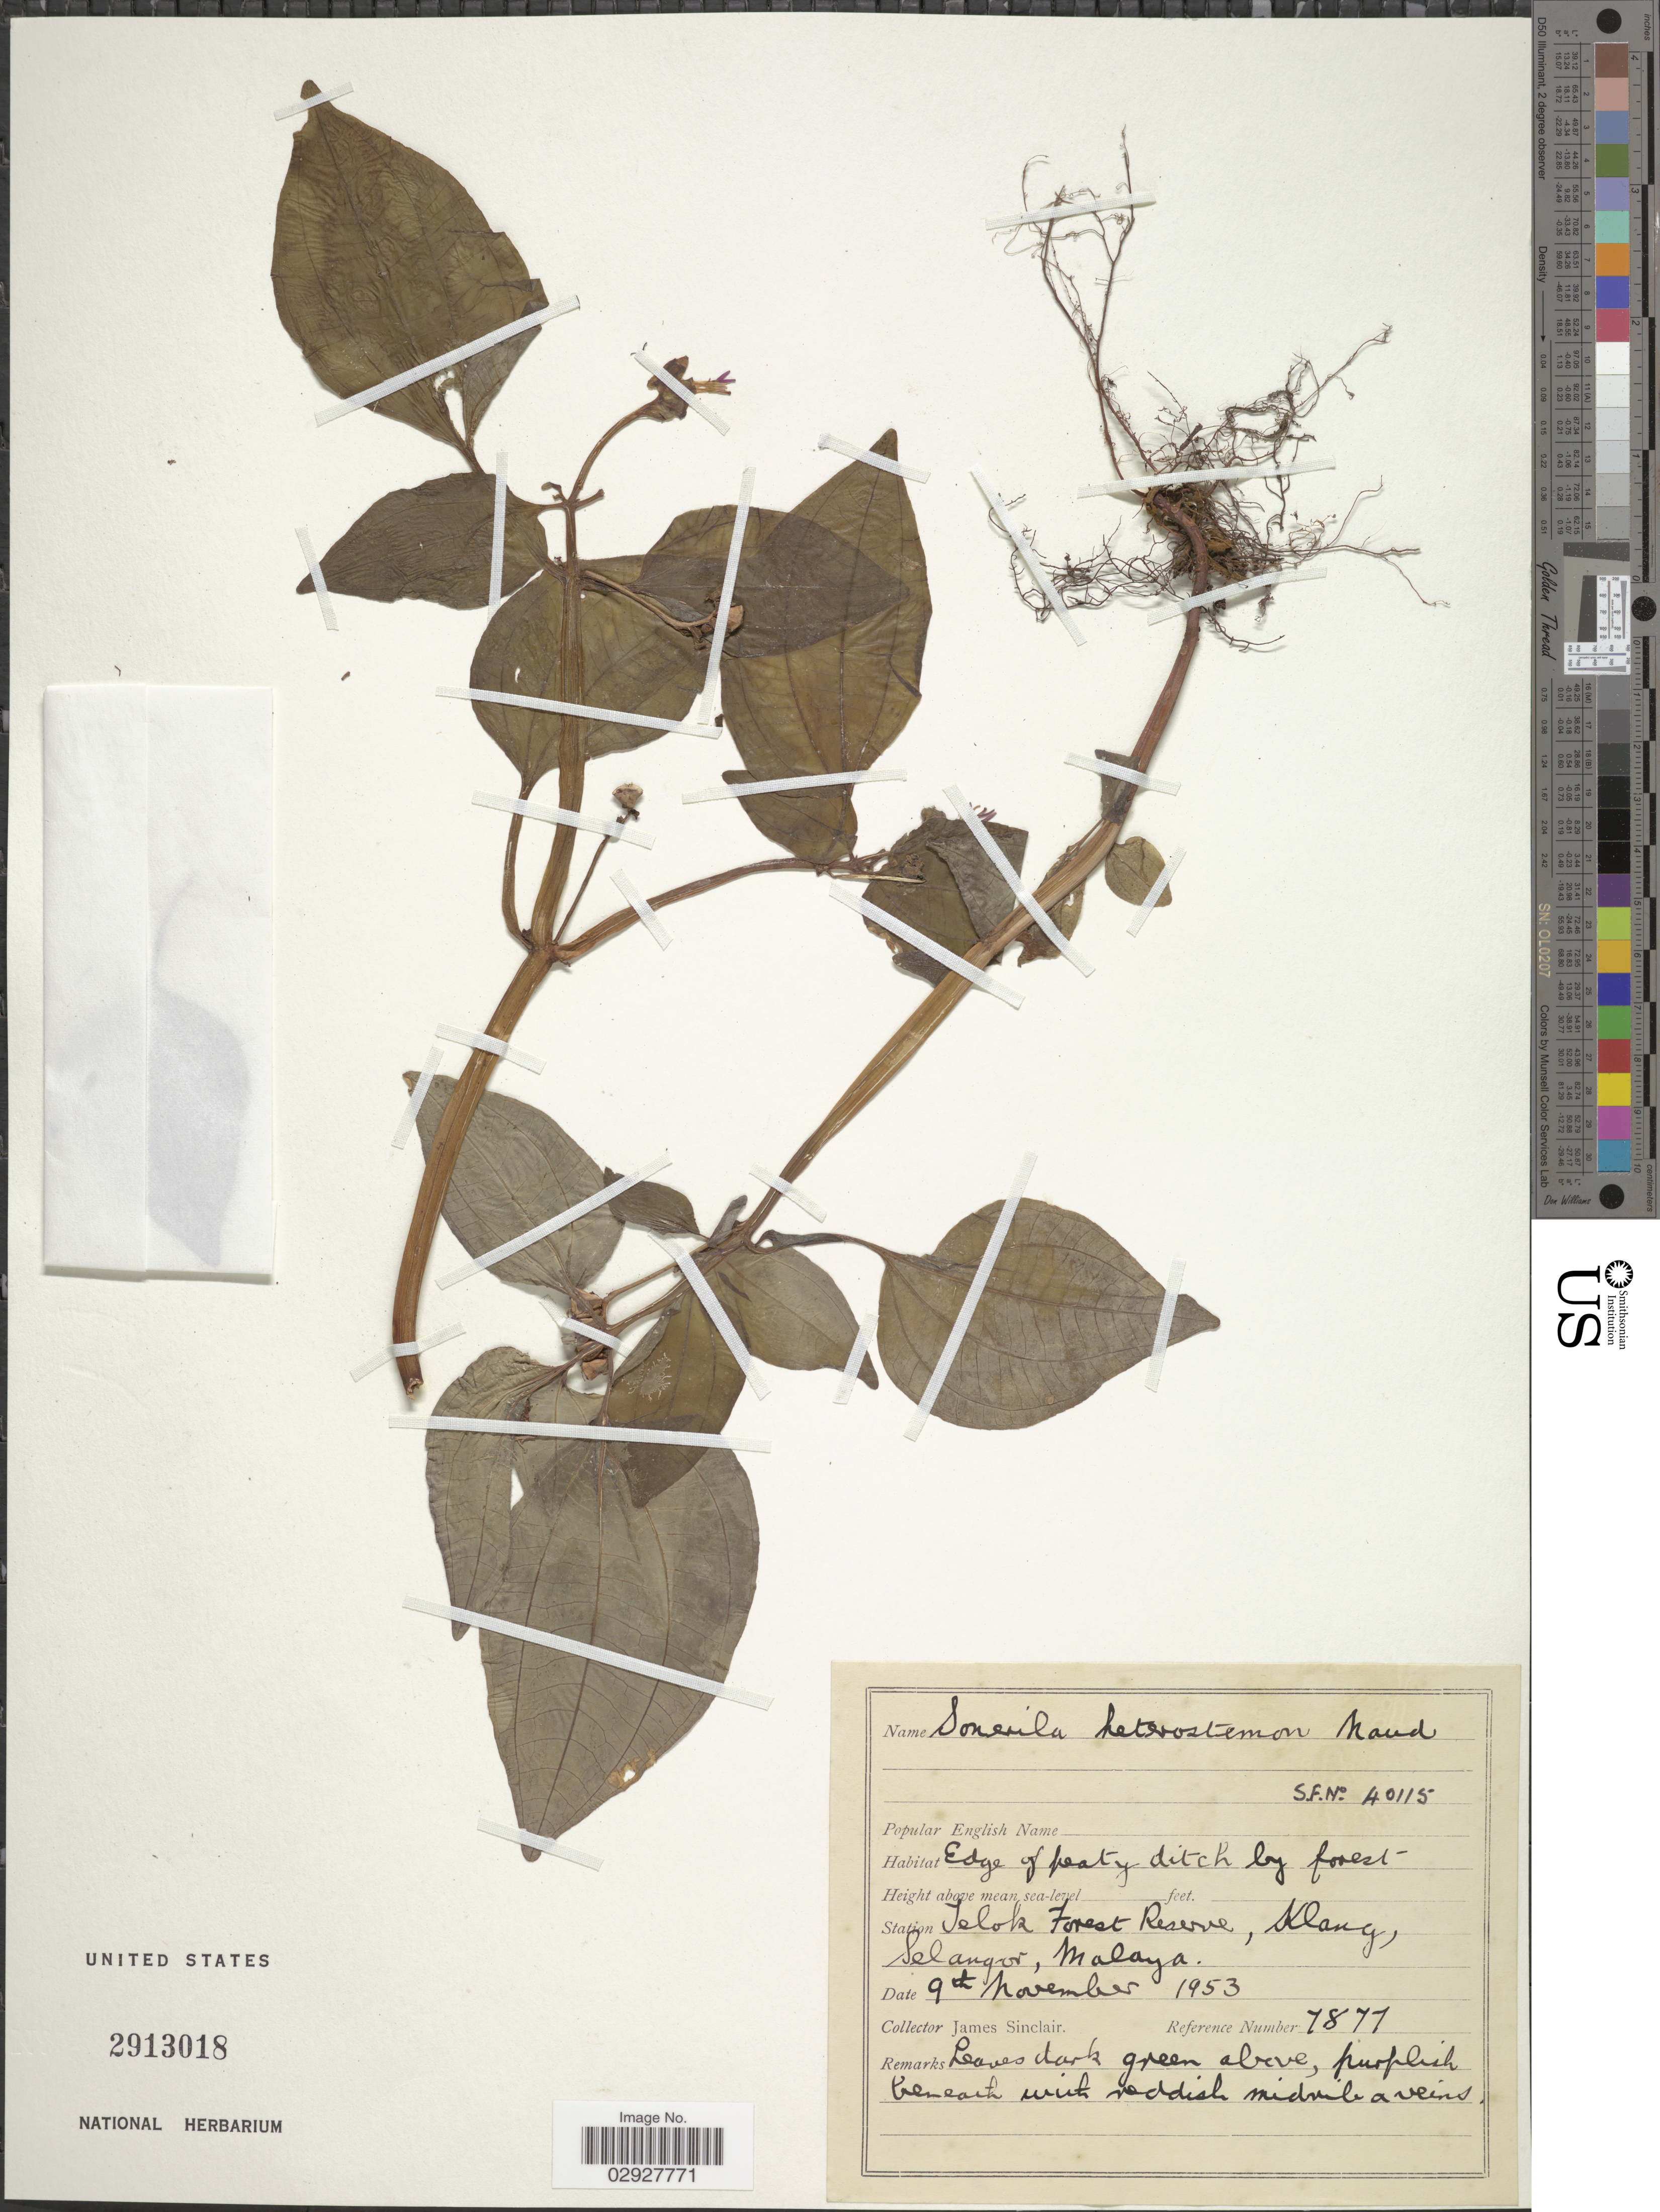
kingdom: Plantae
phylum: Tracheophyta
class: Magnoliopsida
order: Myrtales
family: Melastomataceae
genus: Sonerila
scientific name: Sonerila obliqua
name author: Korth.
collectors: J. Sinclair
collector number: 7877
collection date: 1953-11-09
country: Malaysia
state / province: Selangor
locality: Telok Forest Reserve, Klang. Malaya.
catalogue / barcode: US 2913018